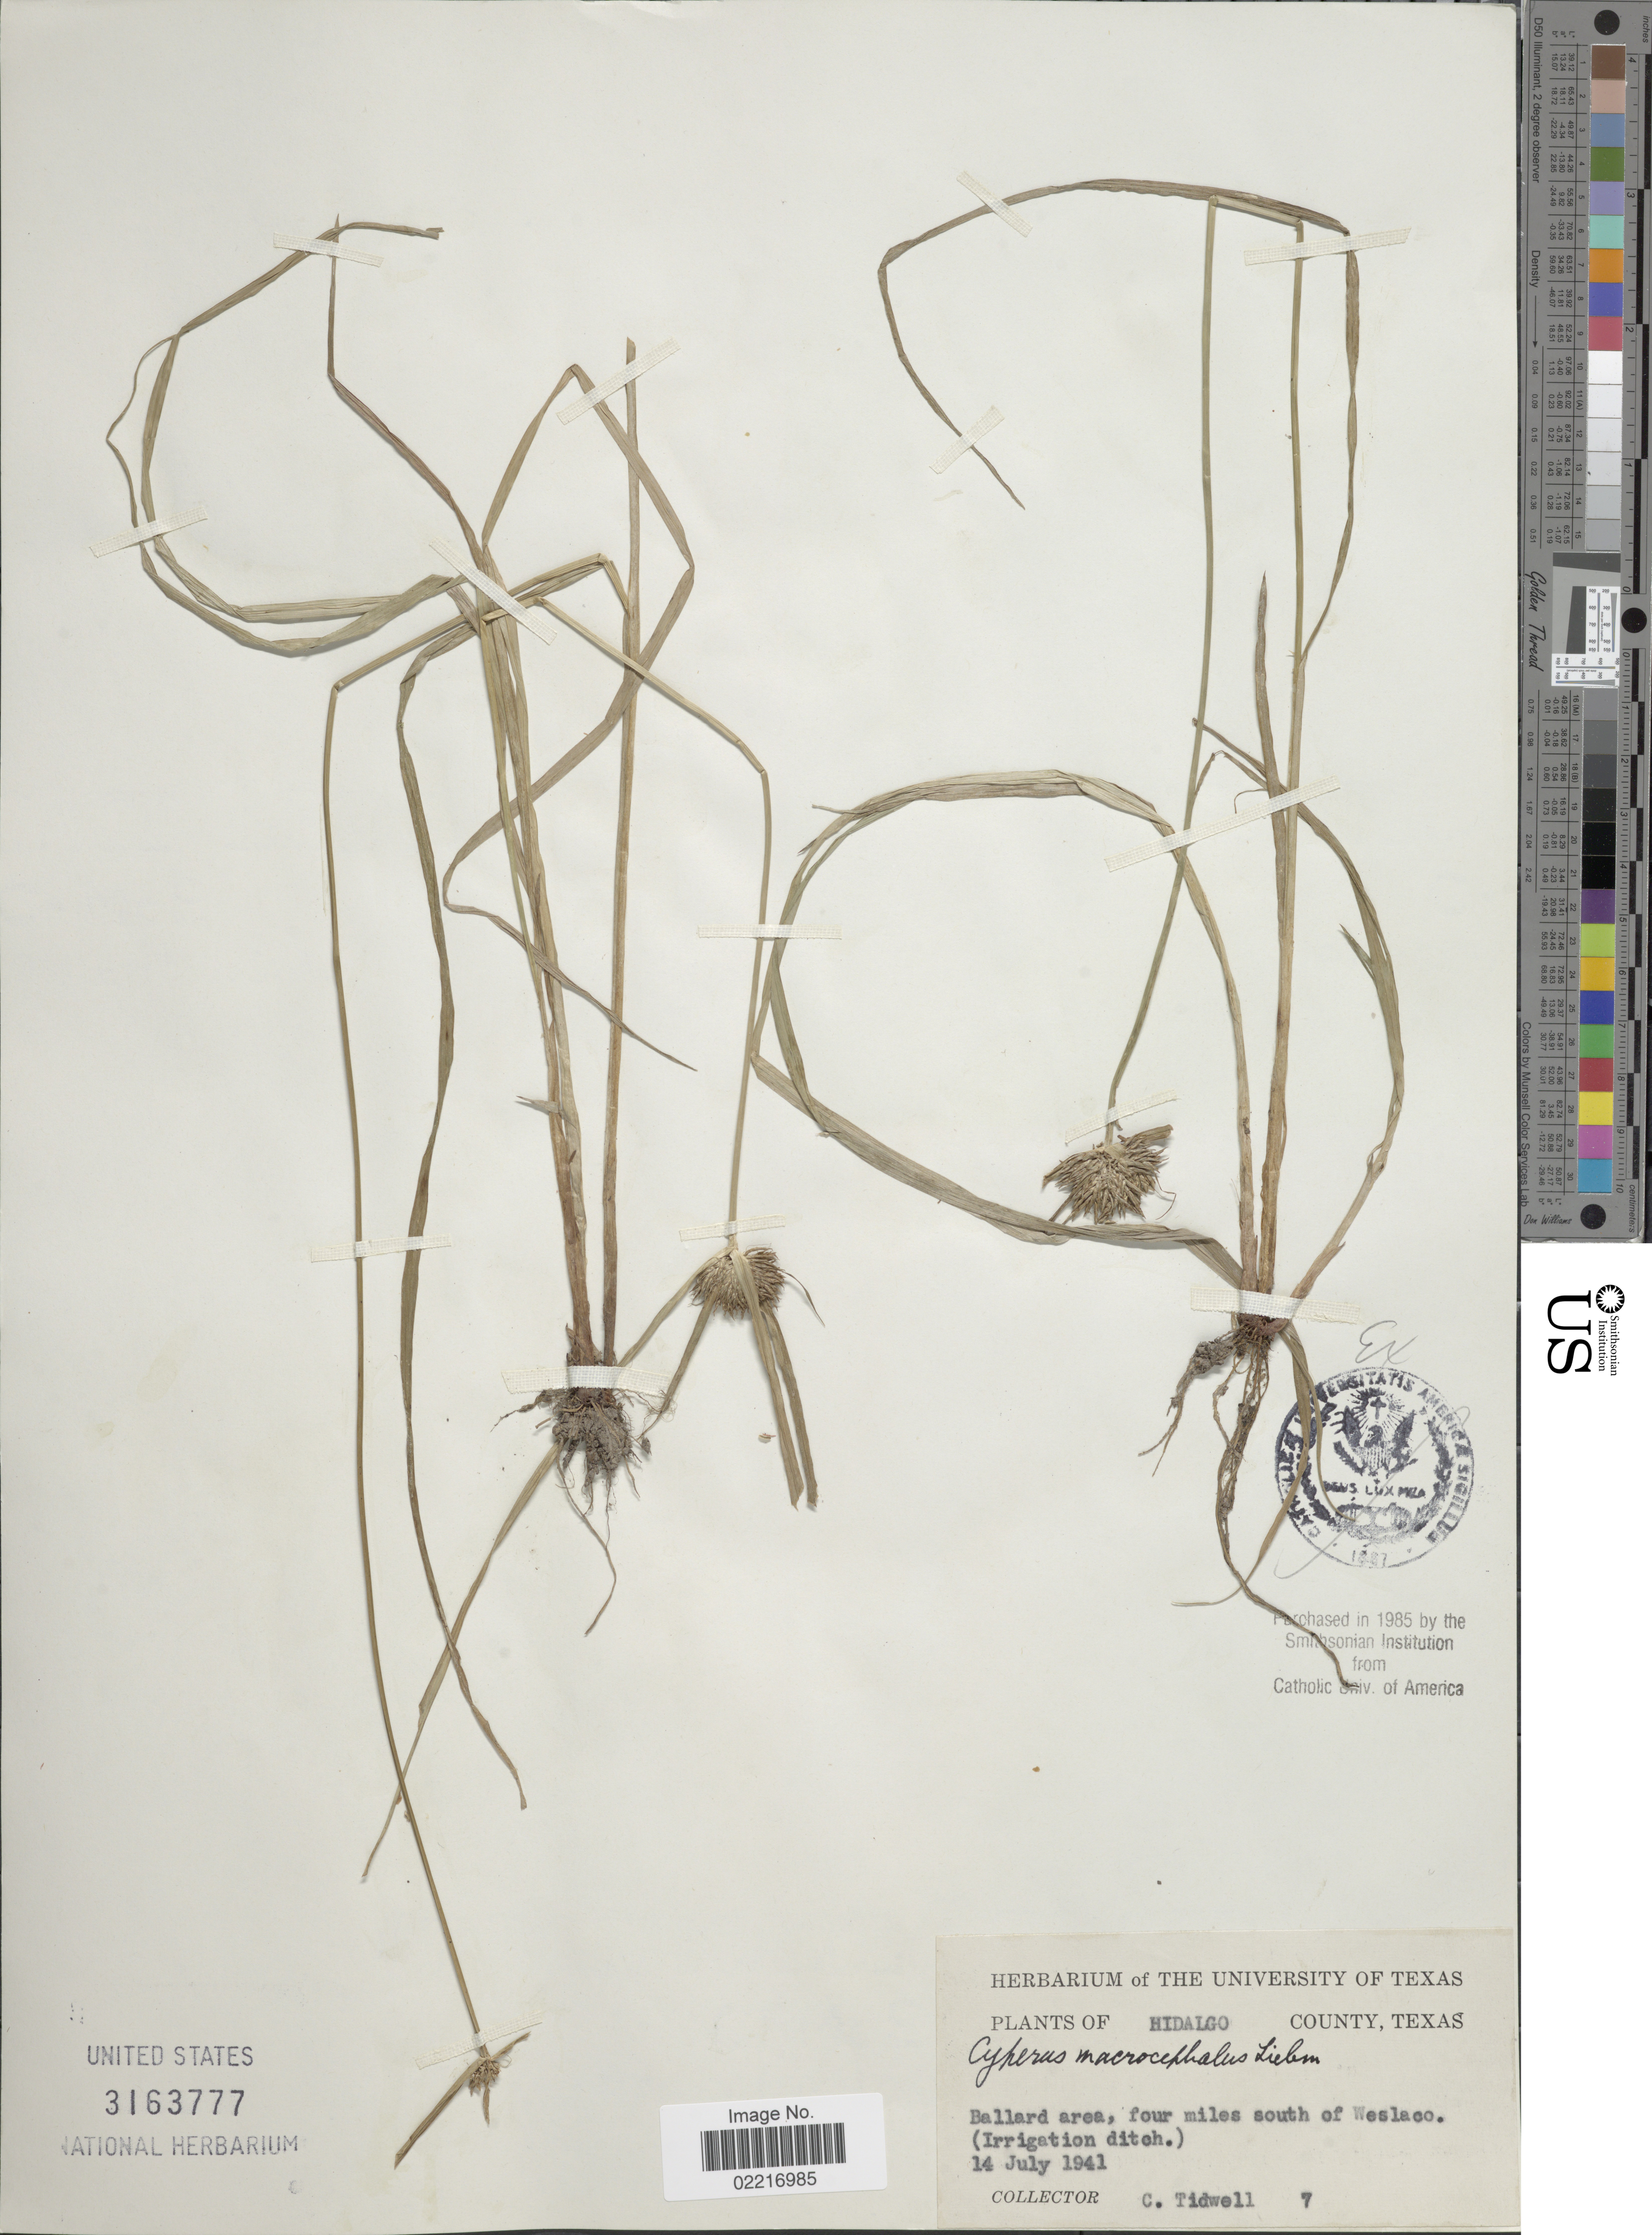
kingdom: Plantae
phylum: Tracheophyta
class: Liliopsida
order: Poales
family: Cyperaceae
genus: Cyperus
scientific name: Cyperus conglobatus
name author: Humb. ex Link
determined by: Strong, Mark T., (BOT), Smithsonian Institution - National Museum of Natural History (UNITED STATES)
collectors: C. Tidwell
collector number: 7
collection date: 1941-07-14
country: United States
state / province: Texas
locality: Hidalgo, Ballard area, four miles south of Weslaco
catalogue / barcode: US 3163777